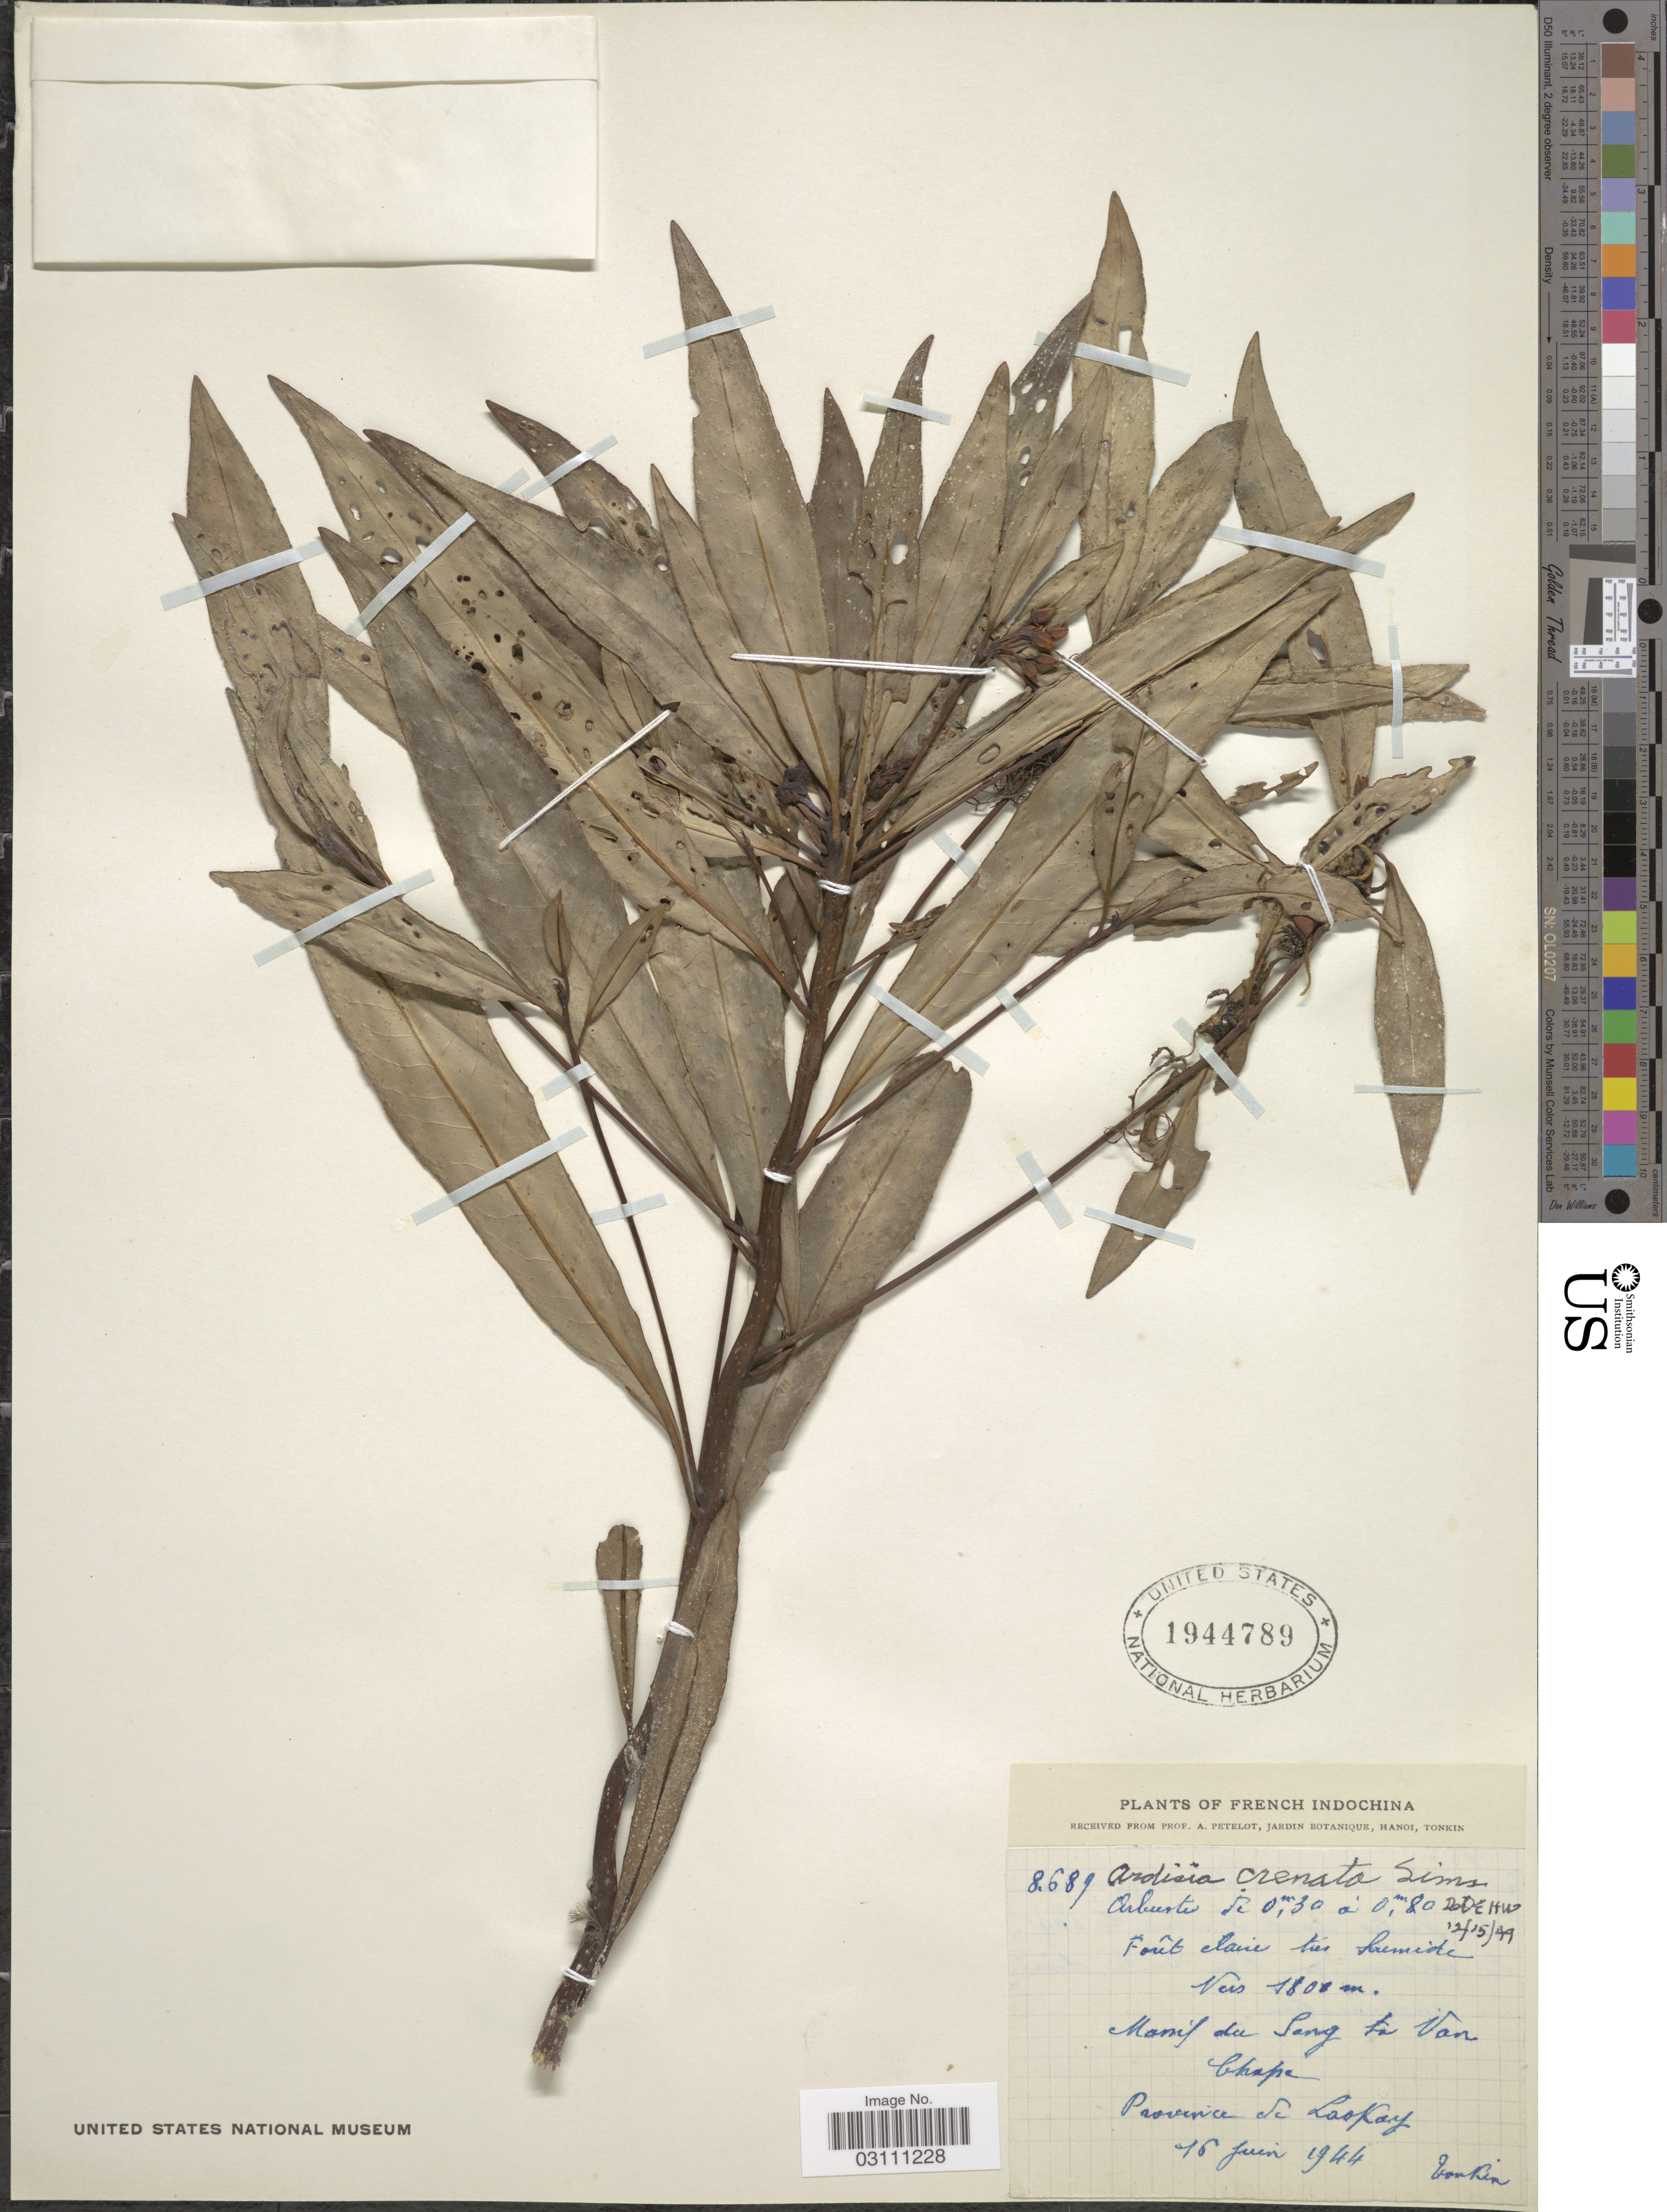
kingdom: Plantae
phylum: Tracheophyta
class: Magnoliopsida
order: Ericales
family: Primulaceae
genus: Ardisia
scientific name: Ardisia crenata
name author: Sims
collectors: A. Petelot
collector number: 8689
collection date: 1944-06-16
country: Vietnam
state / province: Lao Cai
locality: French Indochina. Massif du Pang ta Van Chapa. Province de Lao Kay. Tonkin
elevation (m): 1800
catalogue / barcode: US 1944789